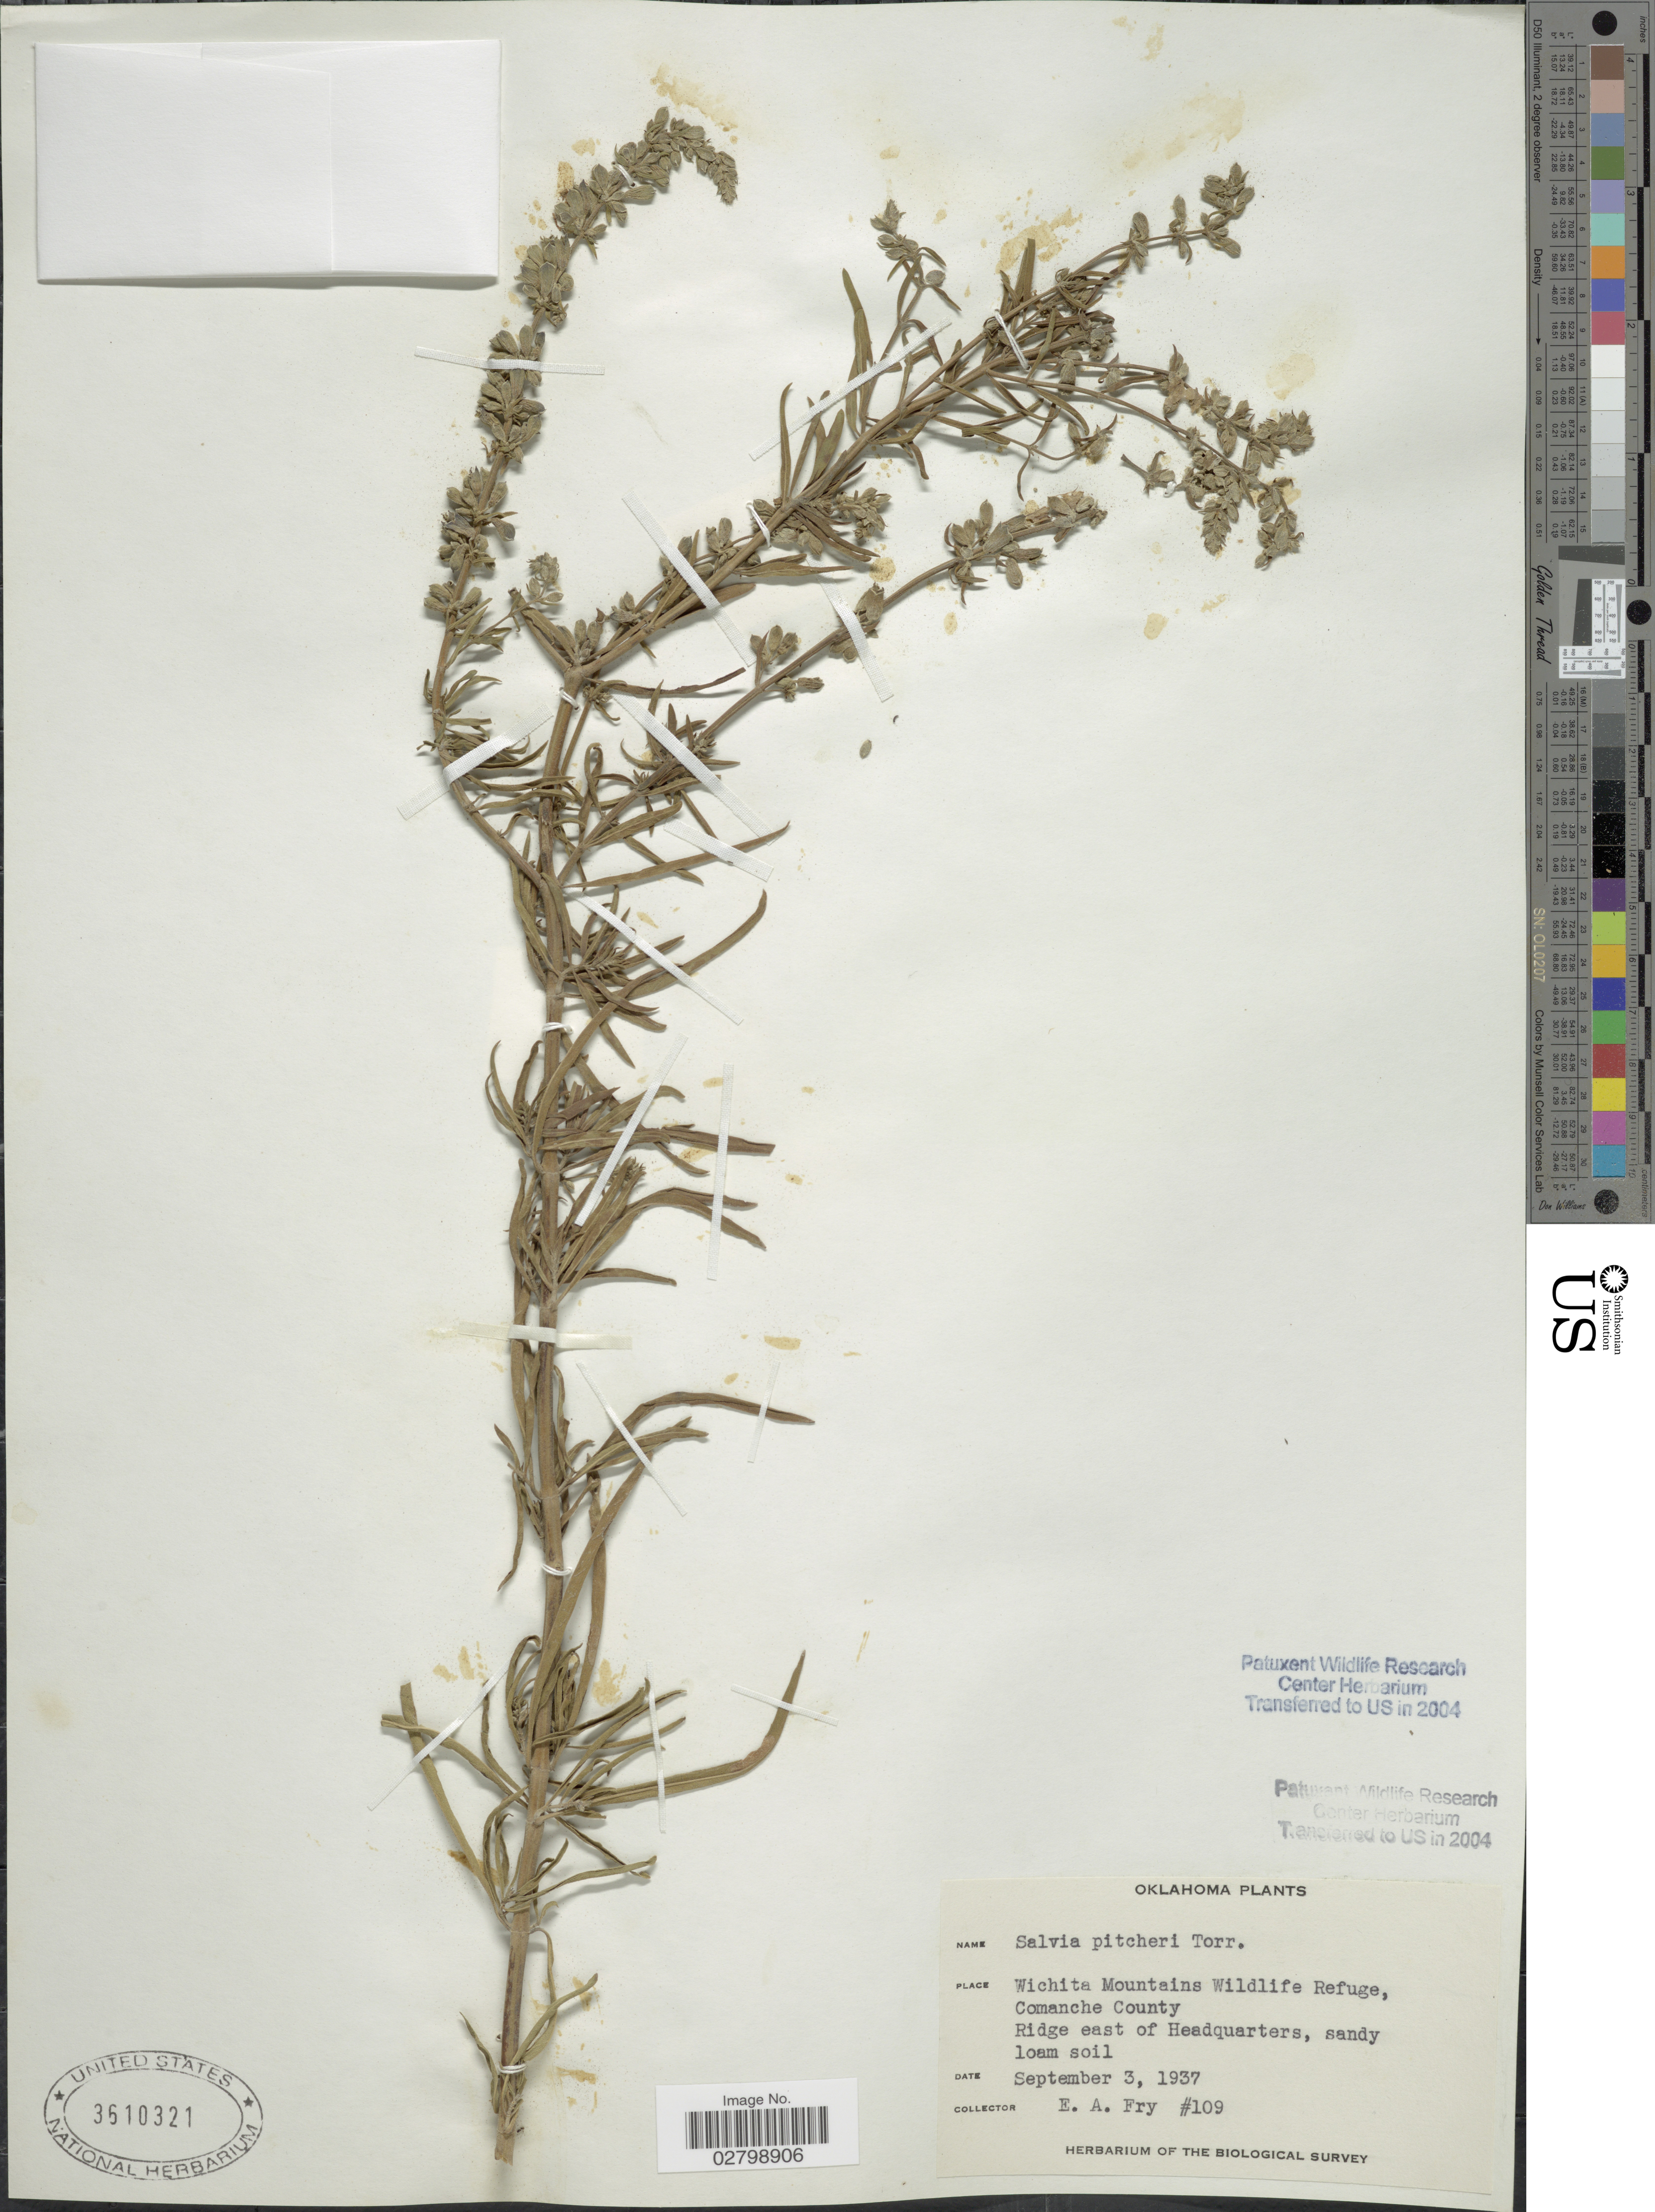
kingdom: Plantae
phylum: Tracheophyta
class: Magnoliopsida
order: Lamiales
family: Lamiaceae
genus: Salvia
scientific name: Salvia azurea subsp. pitcheri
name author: Michx. ex Lam.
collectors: E. Fry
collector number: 109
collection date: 1937-09-03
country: United States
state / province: Oklahoma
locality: Wichita Mountains Wildlife Refuge, Comanche County. Ridge east of Headquarters.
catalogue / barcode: US 3610321